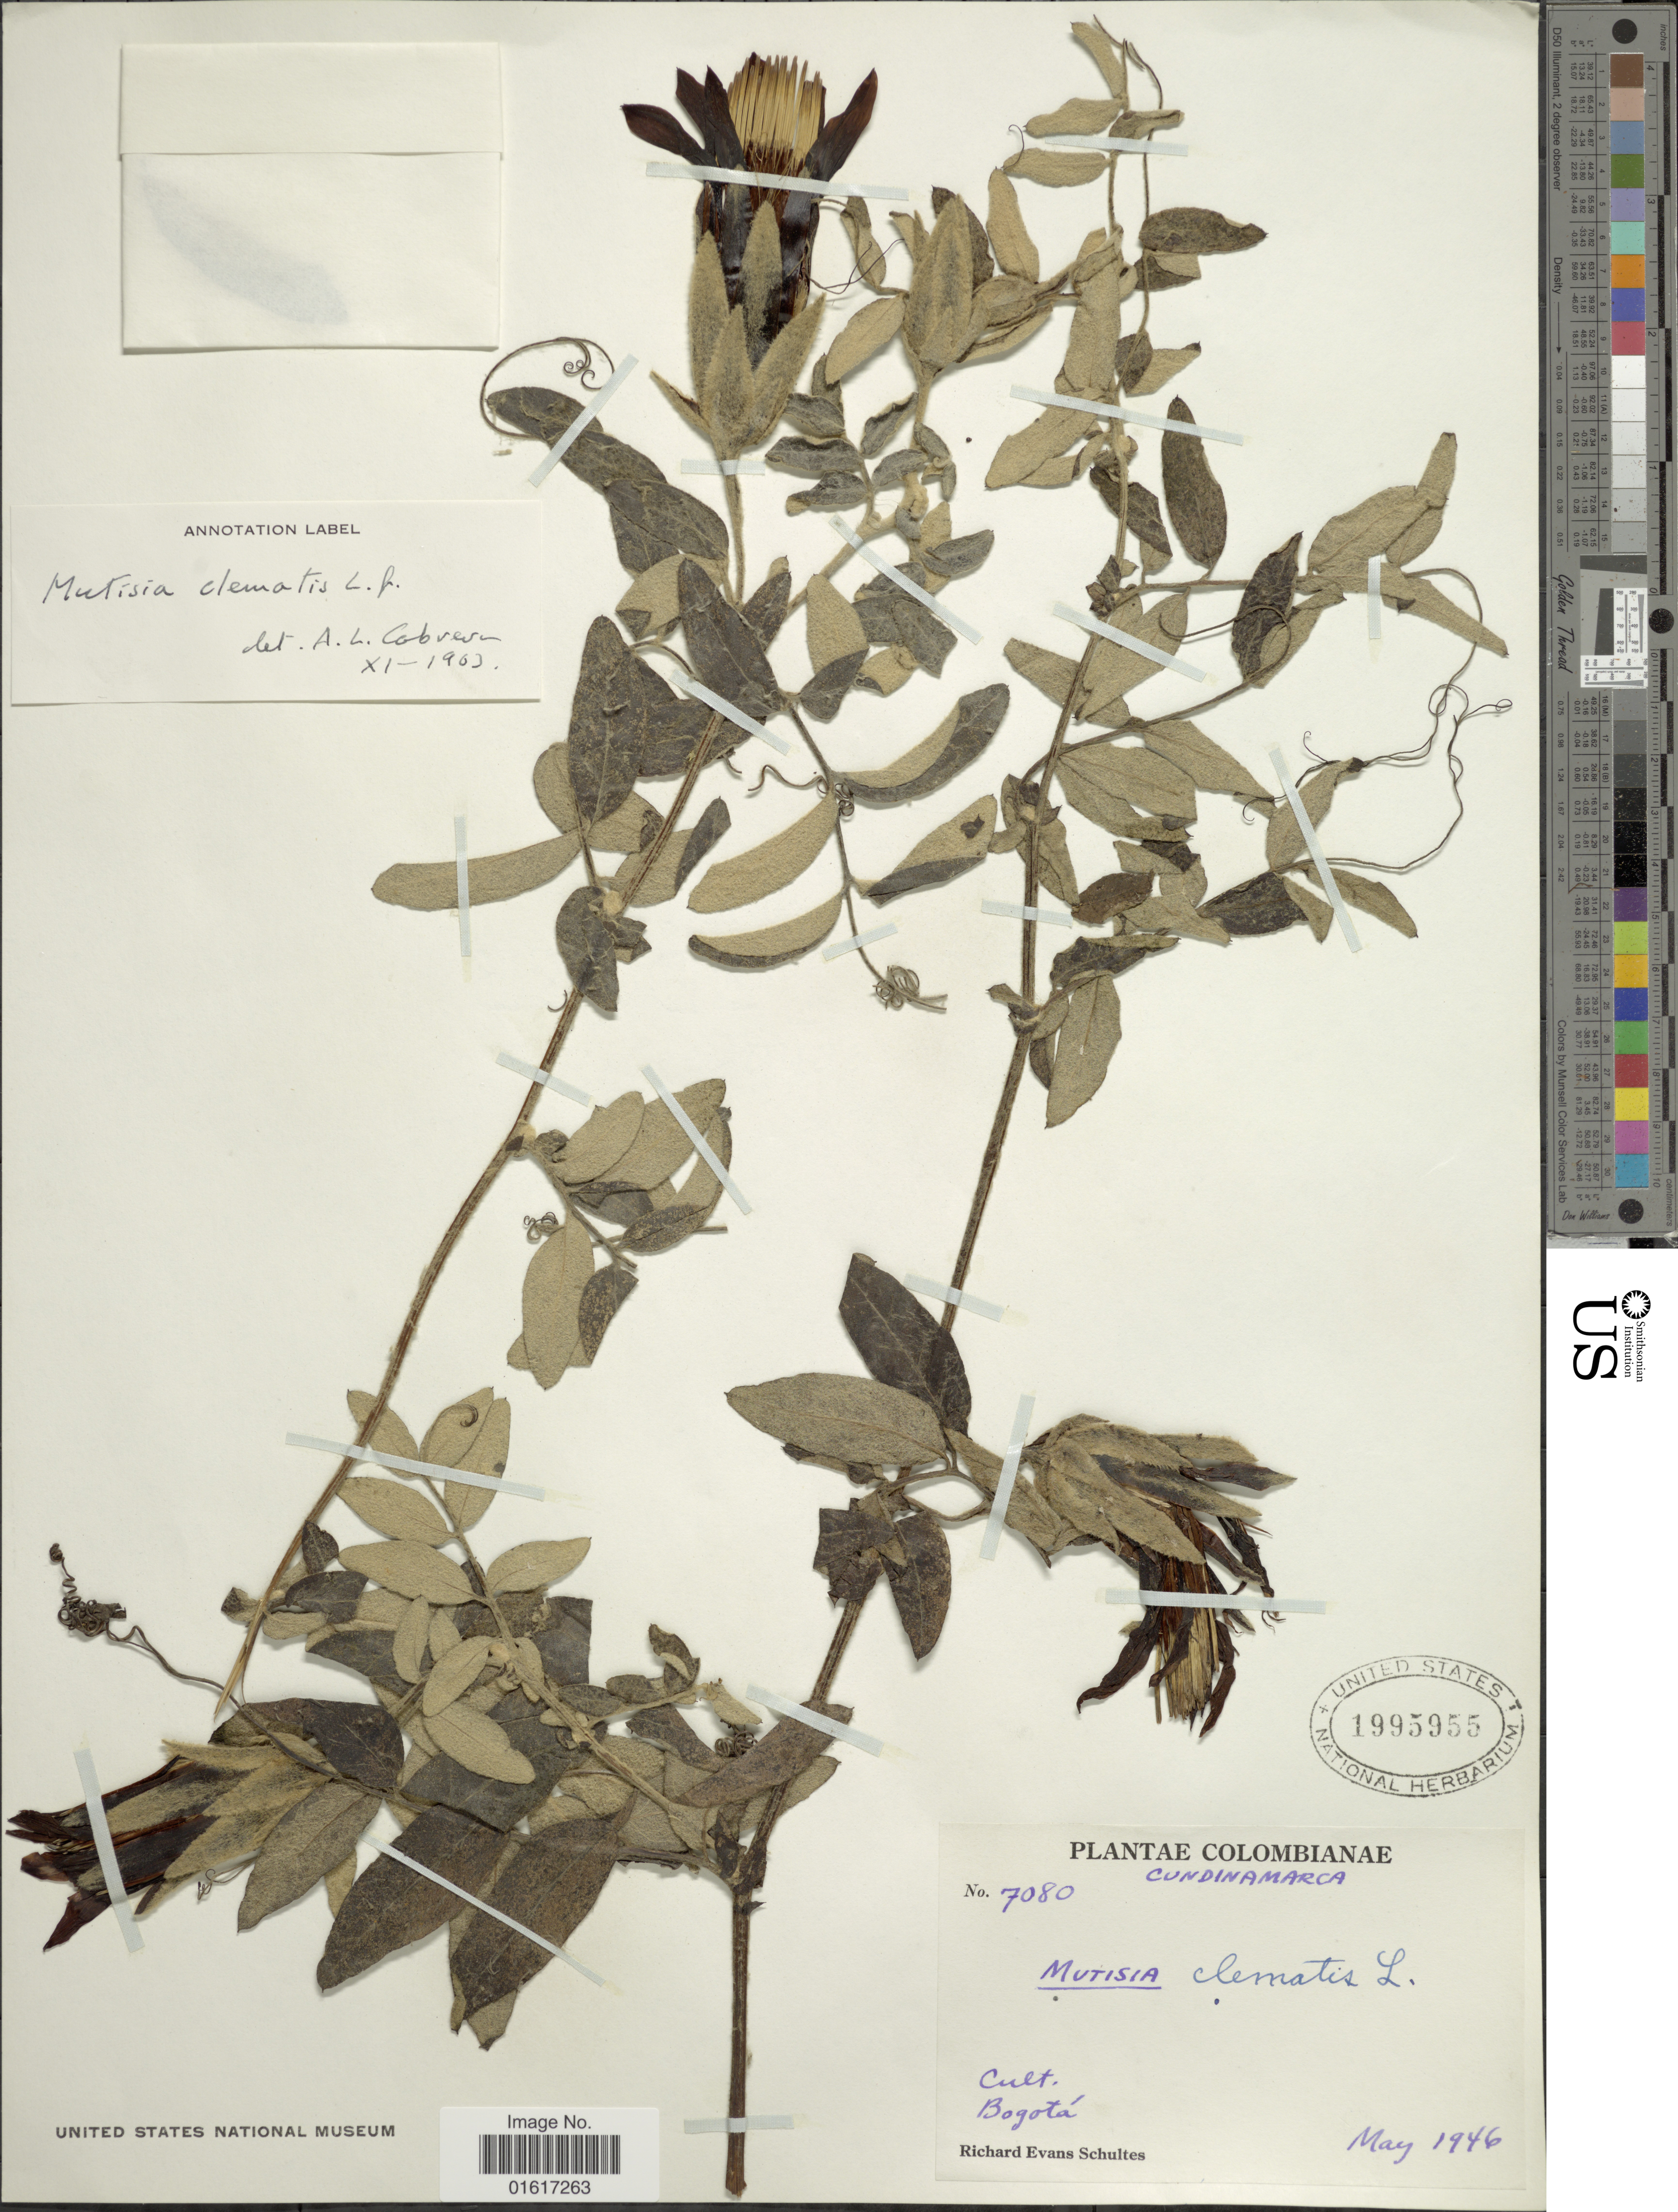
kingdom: Plantae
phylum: Tracheophyta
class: Magnoliopsida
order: Asterales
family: Asteraceae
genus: Mutisia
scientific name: Mutisia clematis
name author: L. f.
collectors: R. E. Schultes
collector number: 7080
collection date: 1946-05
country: Colombia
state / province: Cundinamarca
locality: Cult. Bogotá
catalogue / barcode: US 1995955